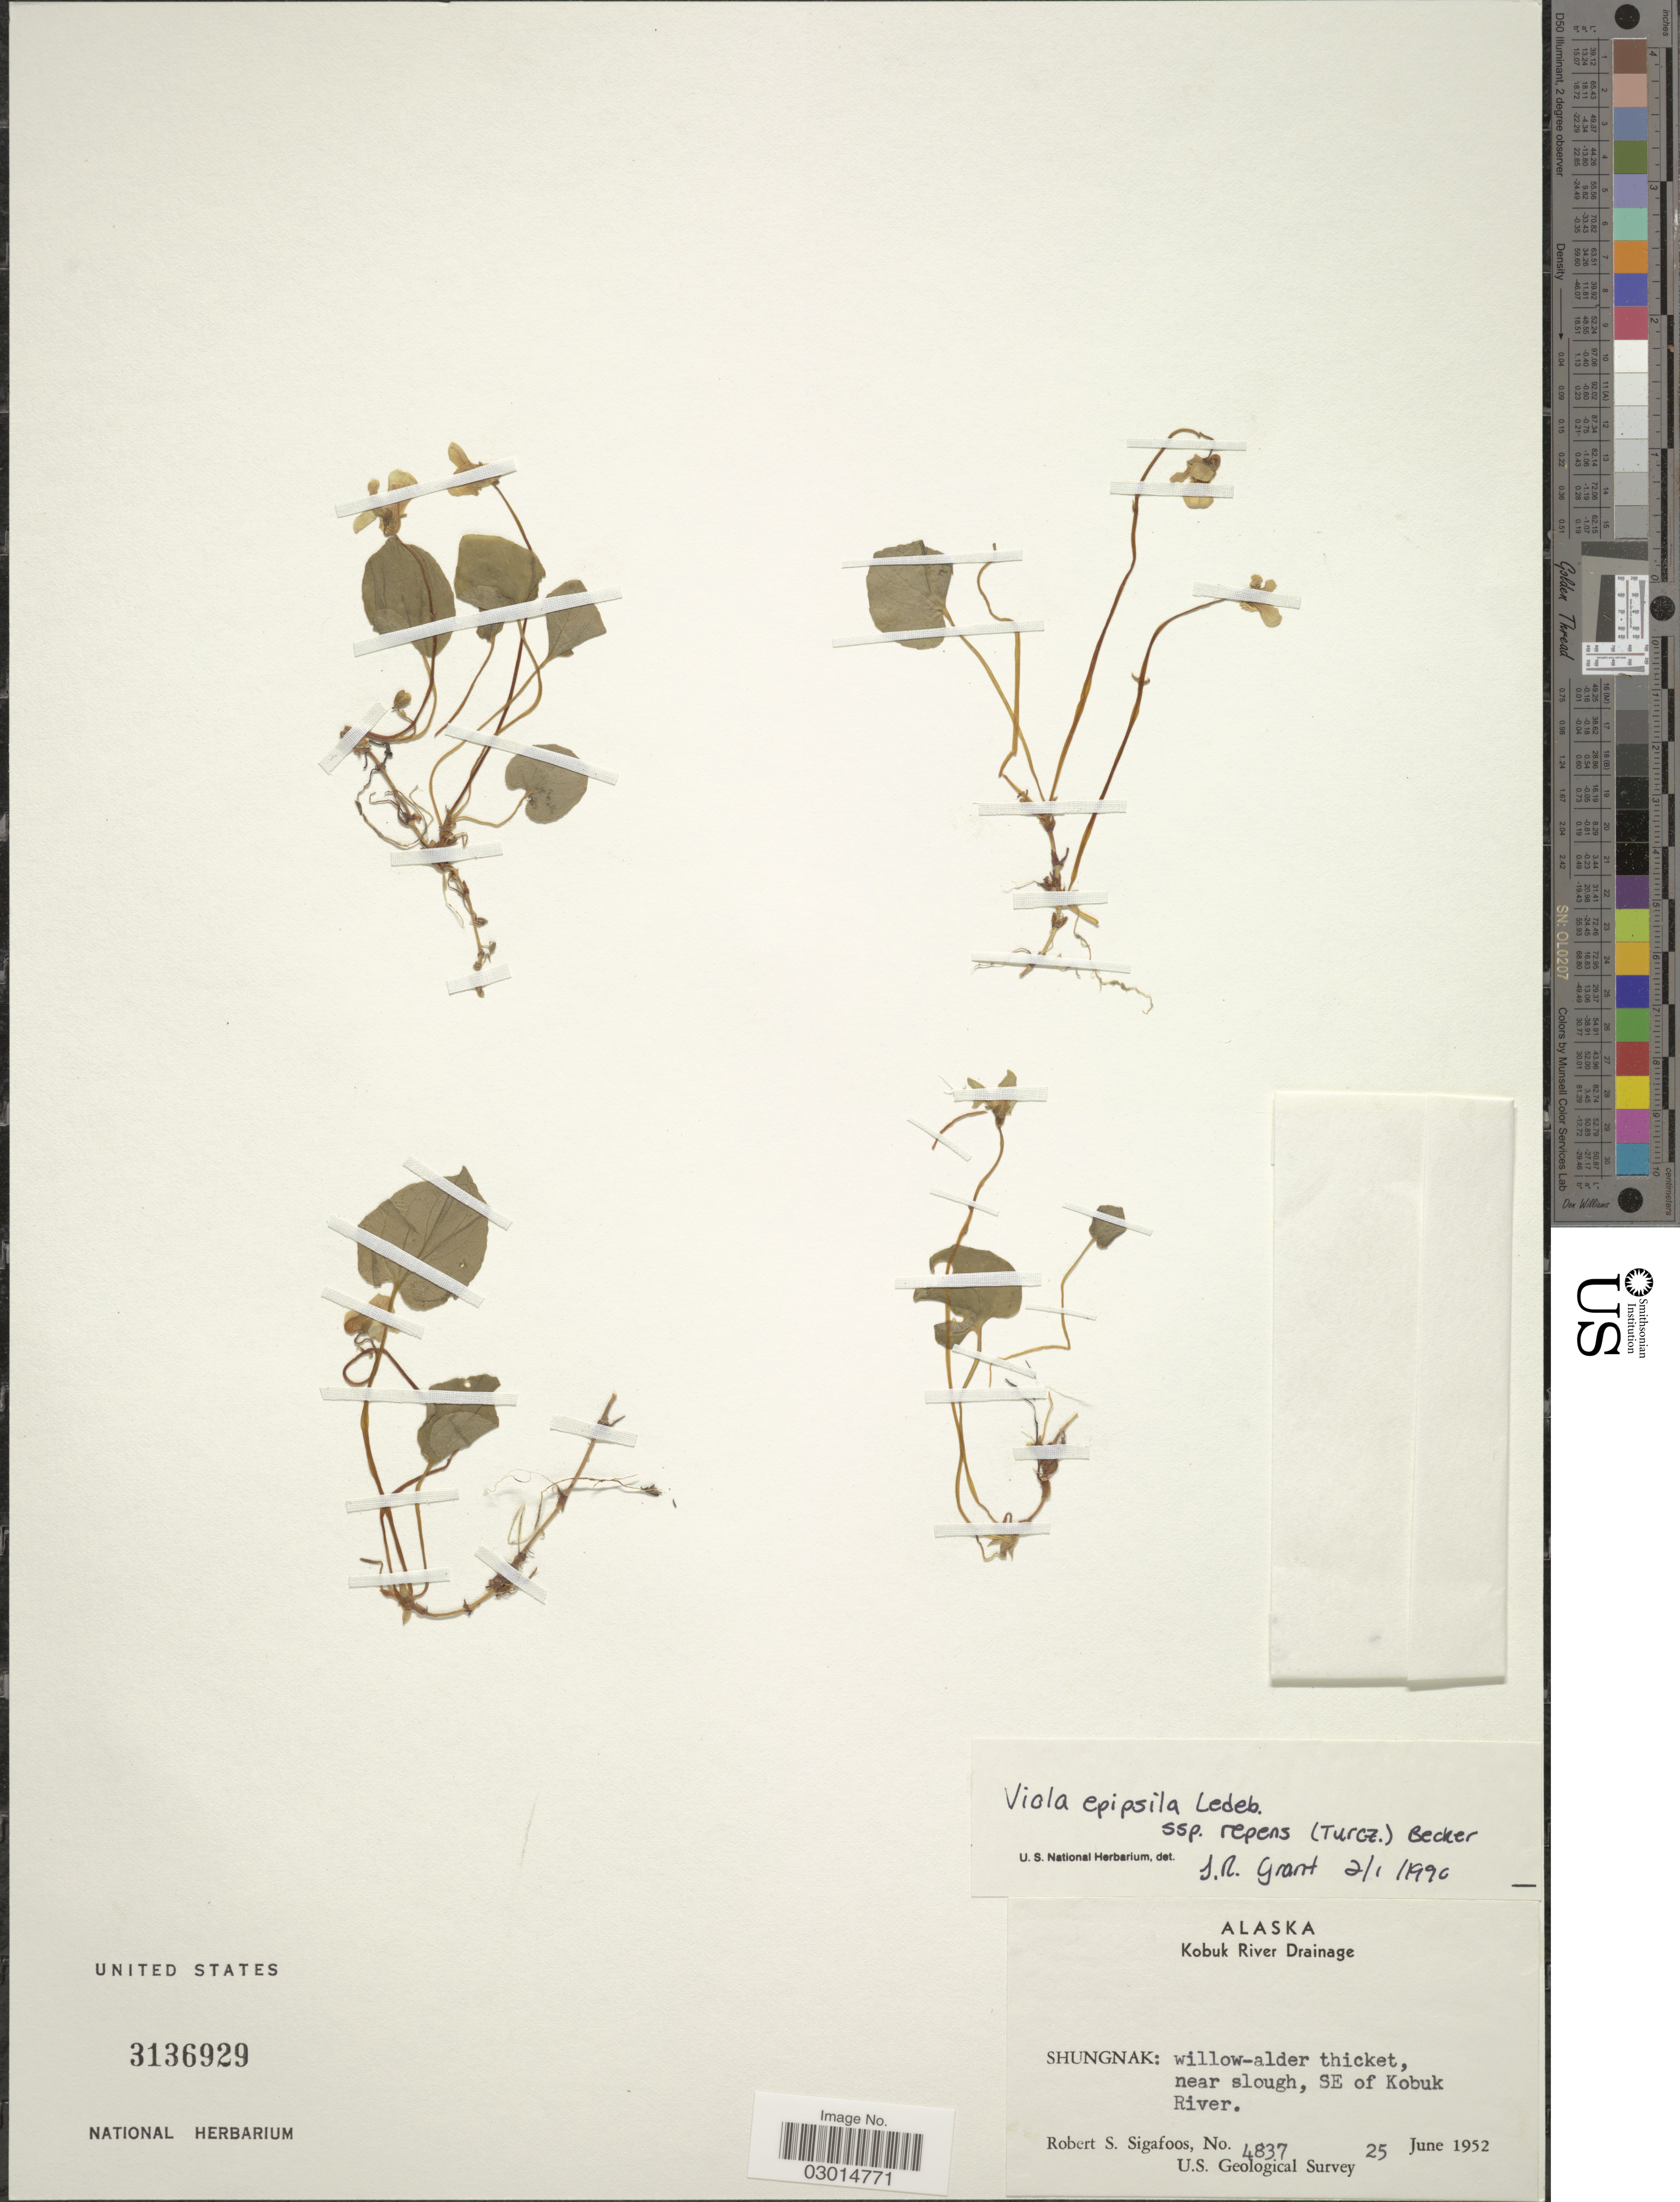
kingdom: Plantae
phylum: Tracheophyta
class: Magnoliopsida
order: Malpighiales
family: Violaceae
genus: Viola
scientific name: Viola epipsila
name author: Ledeb.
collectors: R. Sigafoos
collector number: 4837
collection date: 1952-06-25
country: United States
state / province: Alaska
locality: Kobuk River Drainage. Shungnak: willow-alder thicket, near slough, SE of Kobuk River.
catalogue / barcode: US 3136929